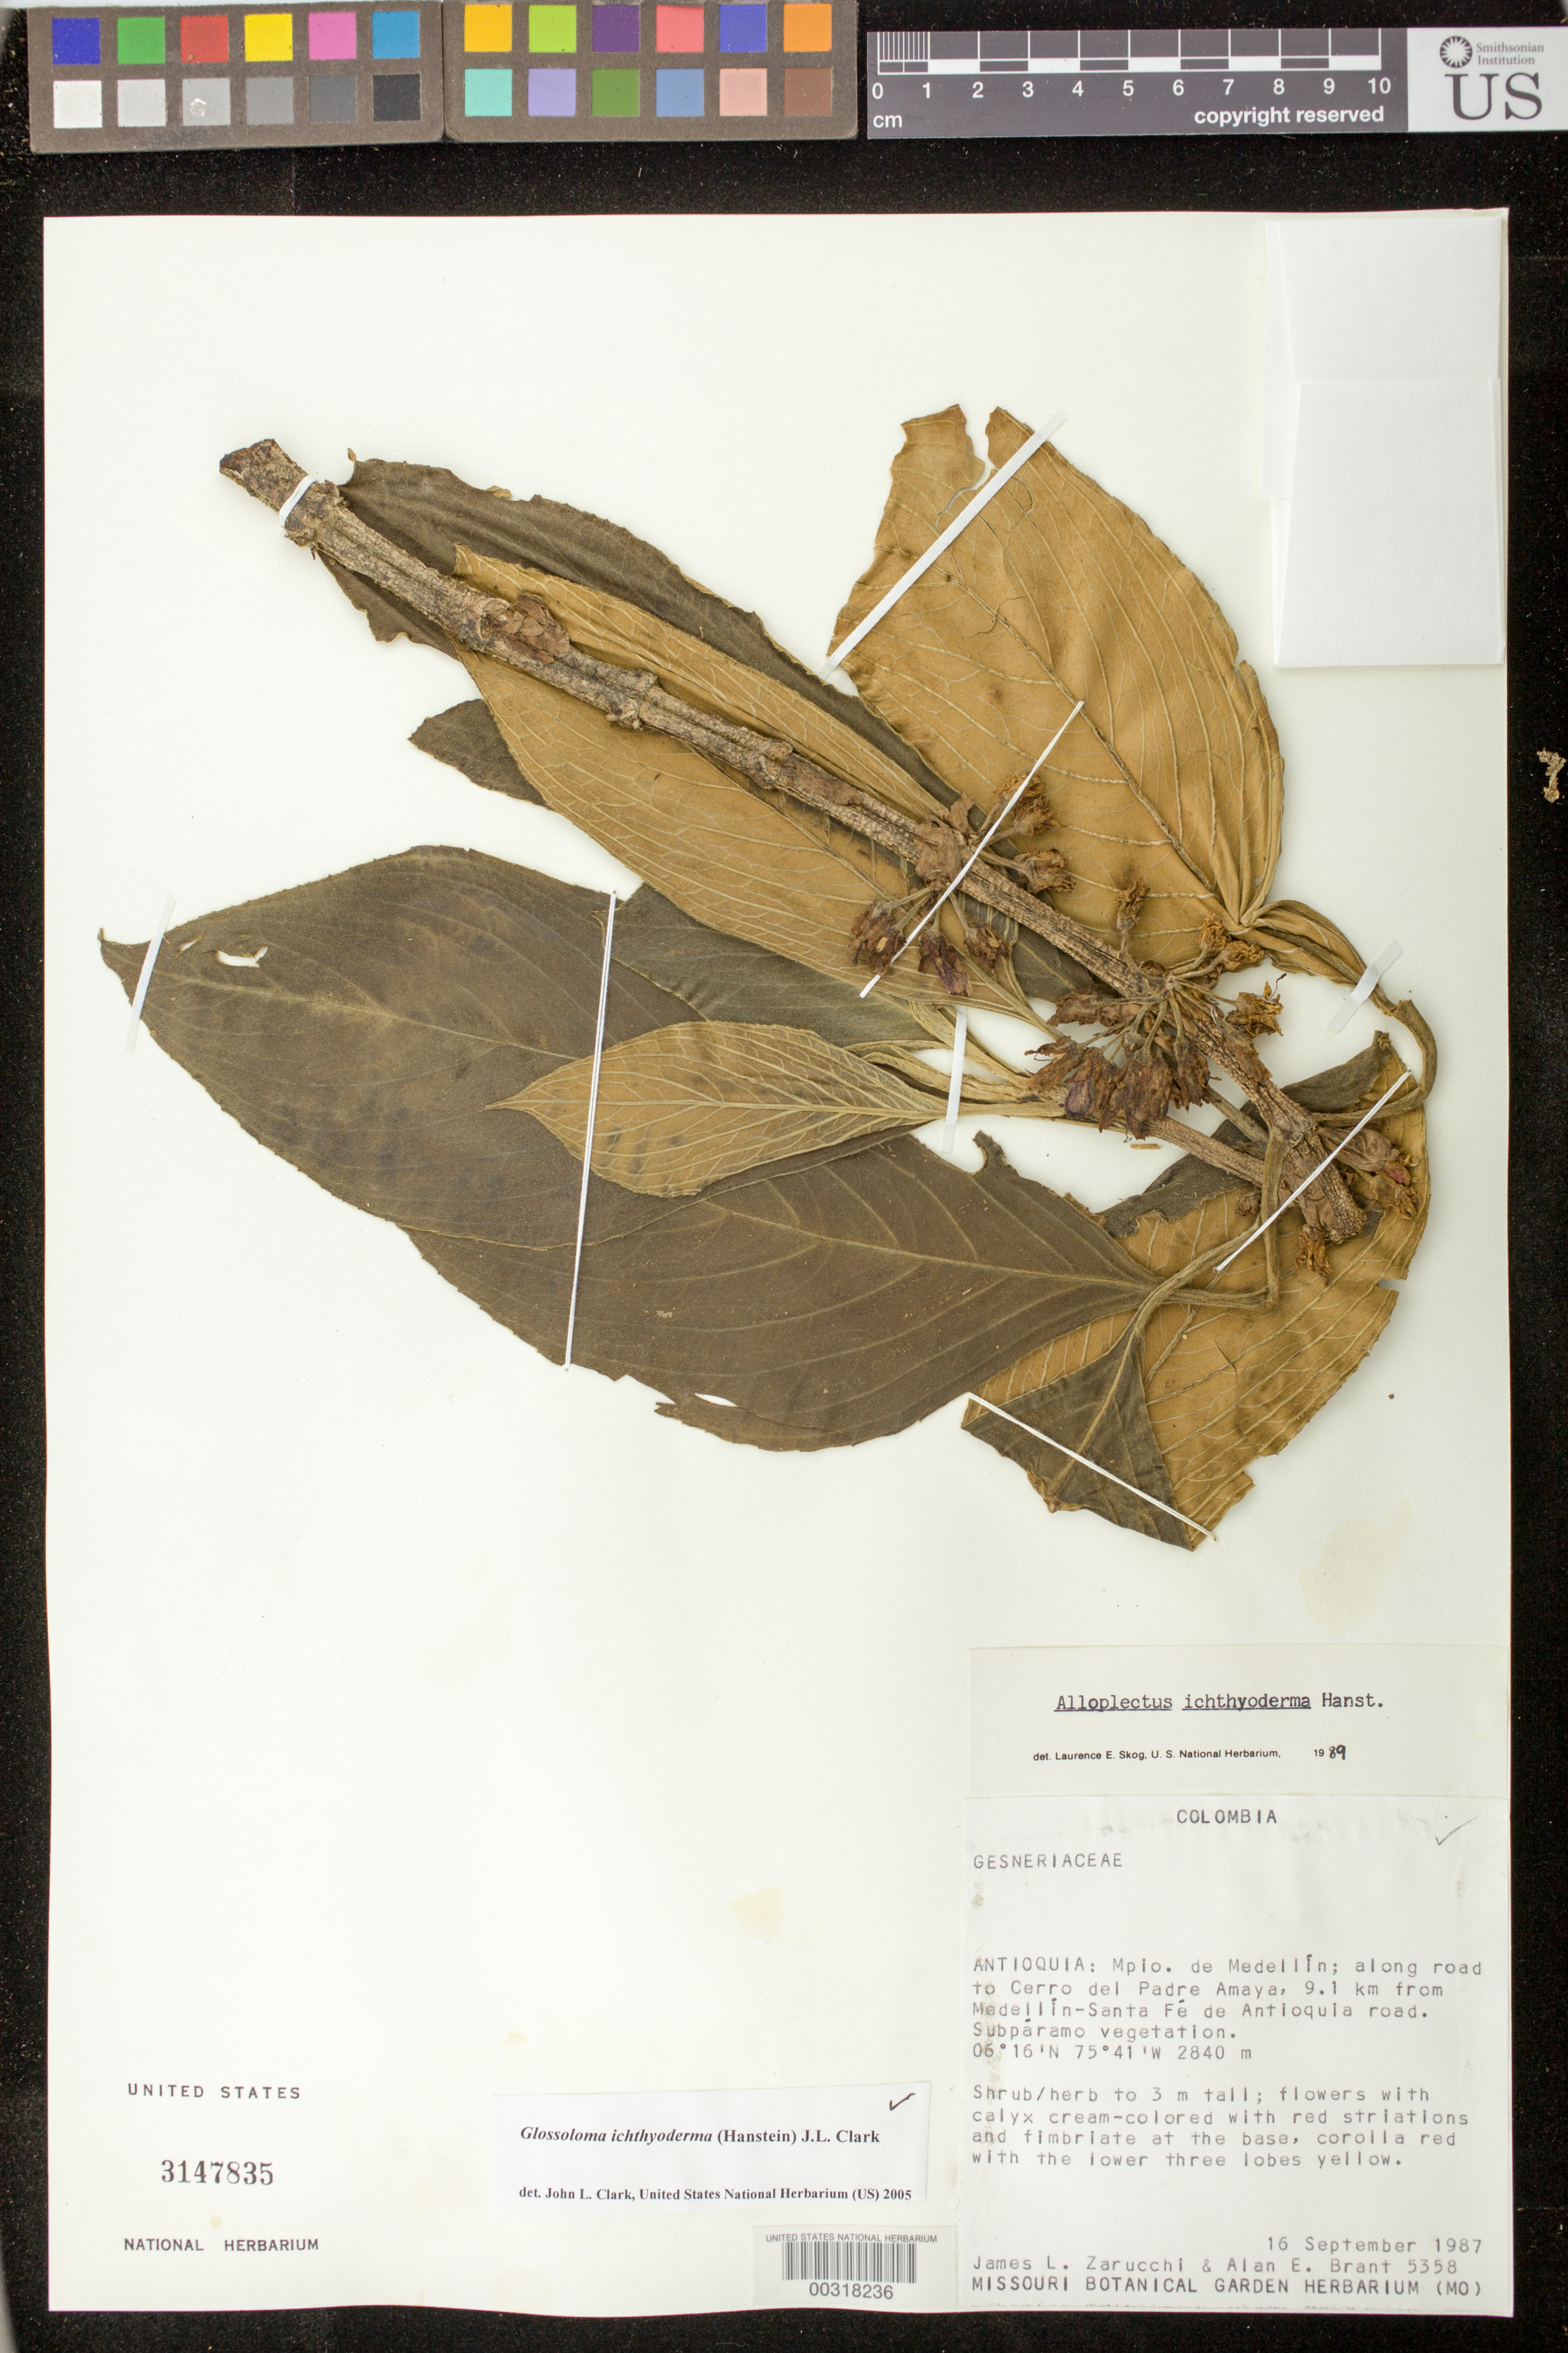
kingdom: Plantae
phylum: Tracheophyta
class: Magnoliopsida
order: Lamiales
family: Gesneriaceae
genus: Glossoloma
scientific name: Glossoloma ichthyoderma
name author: (Hanst.) J.L. Clark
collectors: J. L. Zarucchi & A. Brant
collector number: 5358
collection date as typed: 16 Sep 1987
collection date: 1987-09-16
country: Colombia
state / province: Antioquia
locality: Mun. of Medellin, along road to Cerro del Padre Amaya, 9.1 km from Medellin - Santa Fe de Antioquia road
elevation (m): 2840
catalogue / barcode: US 3147835